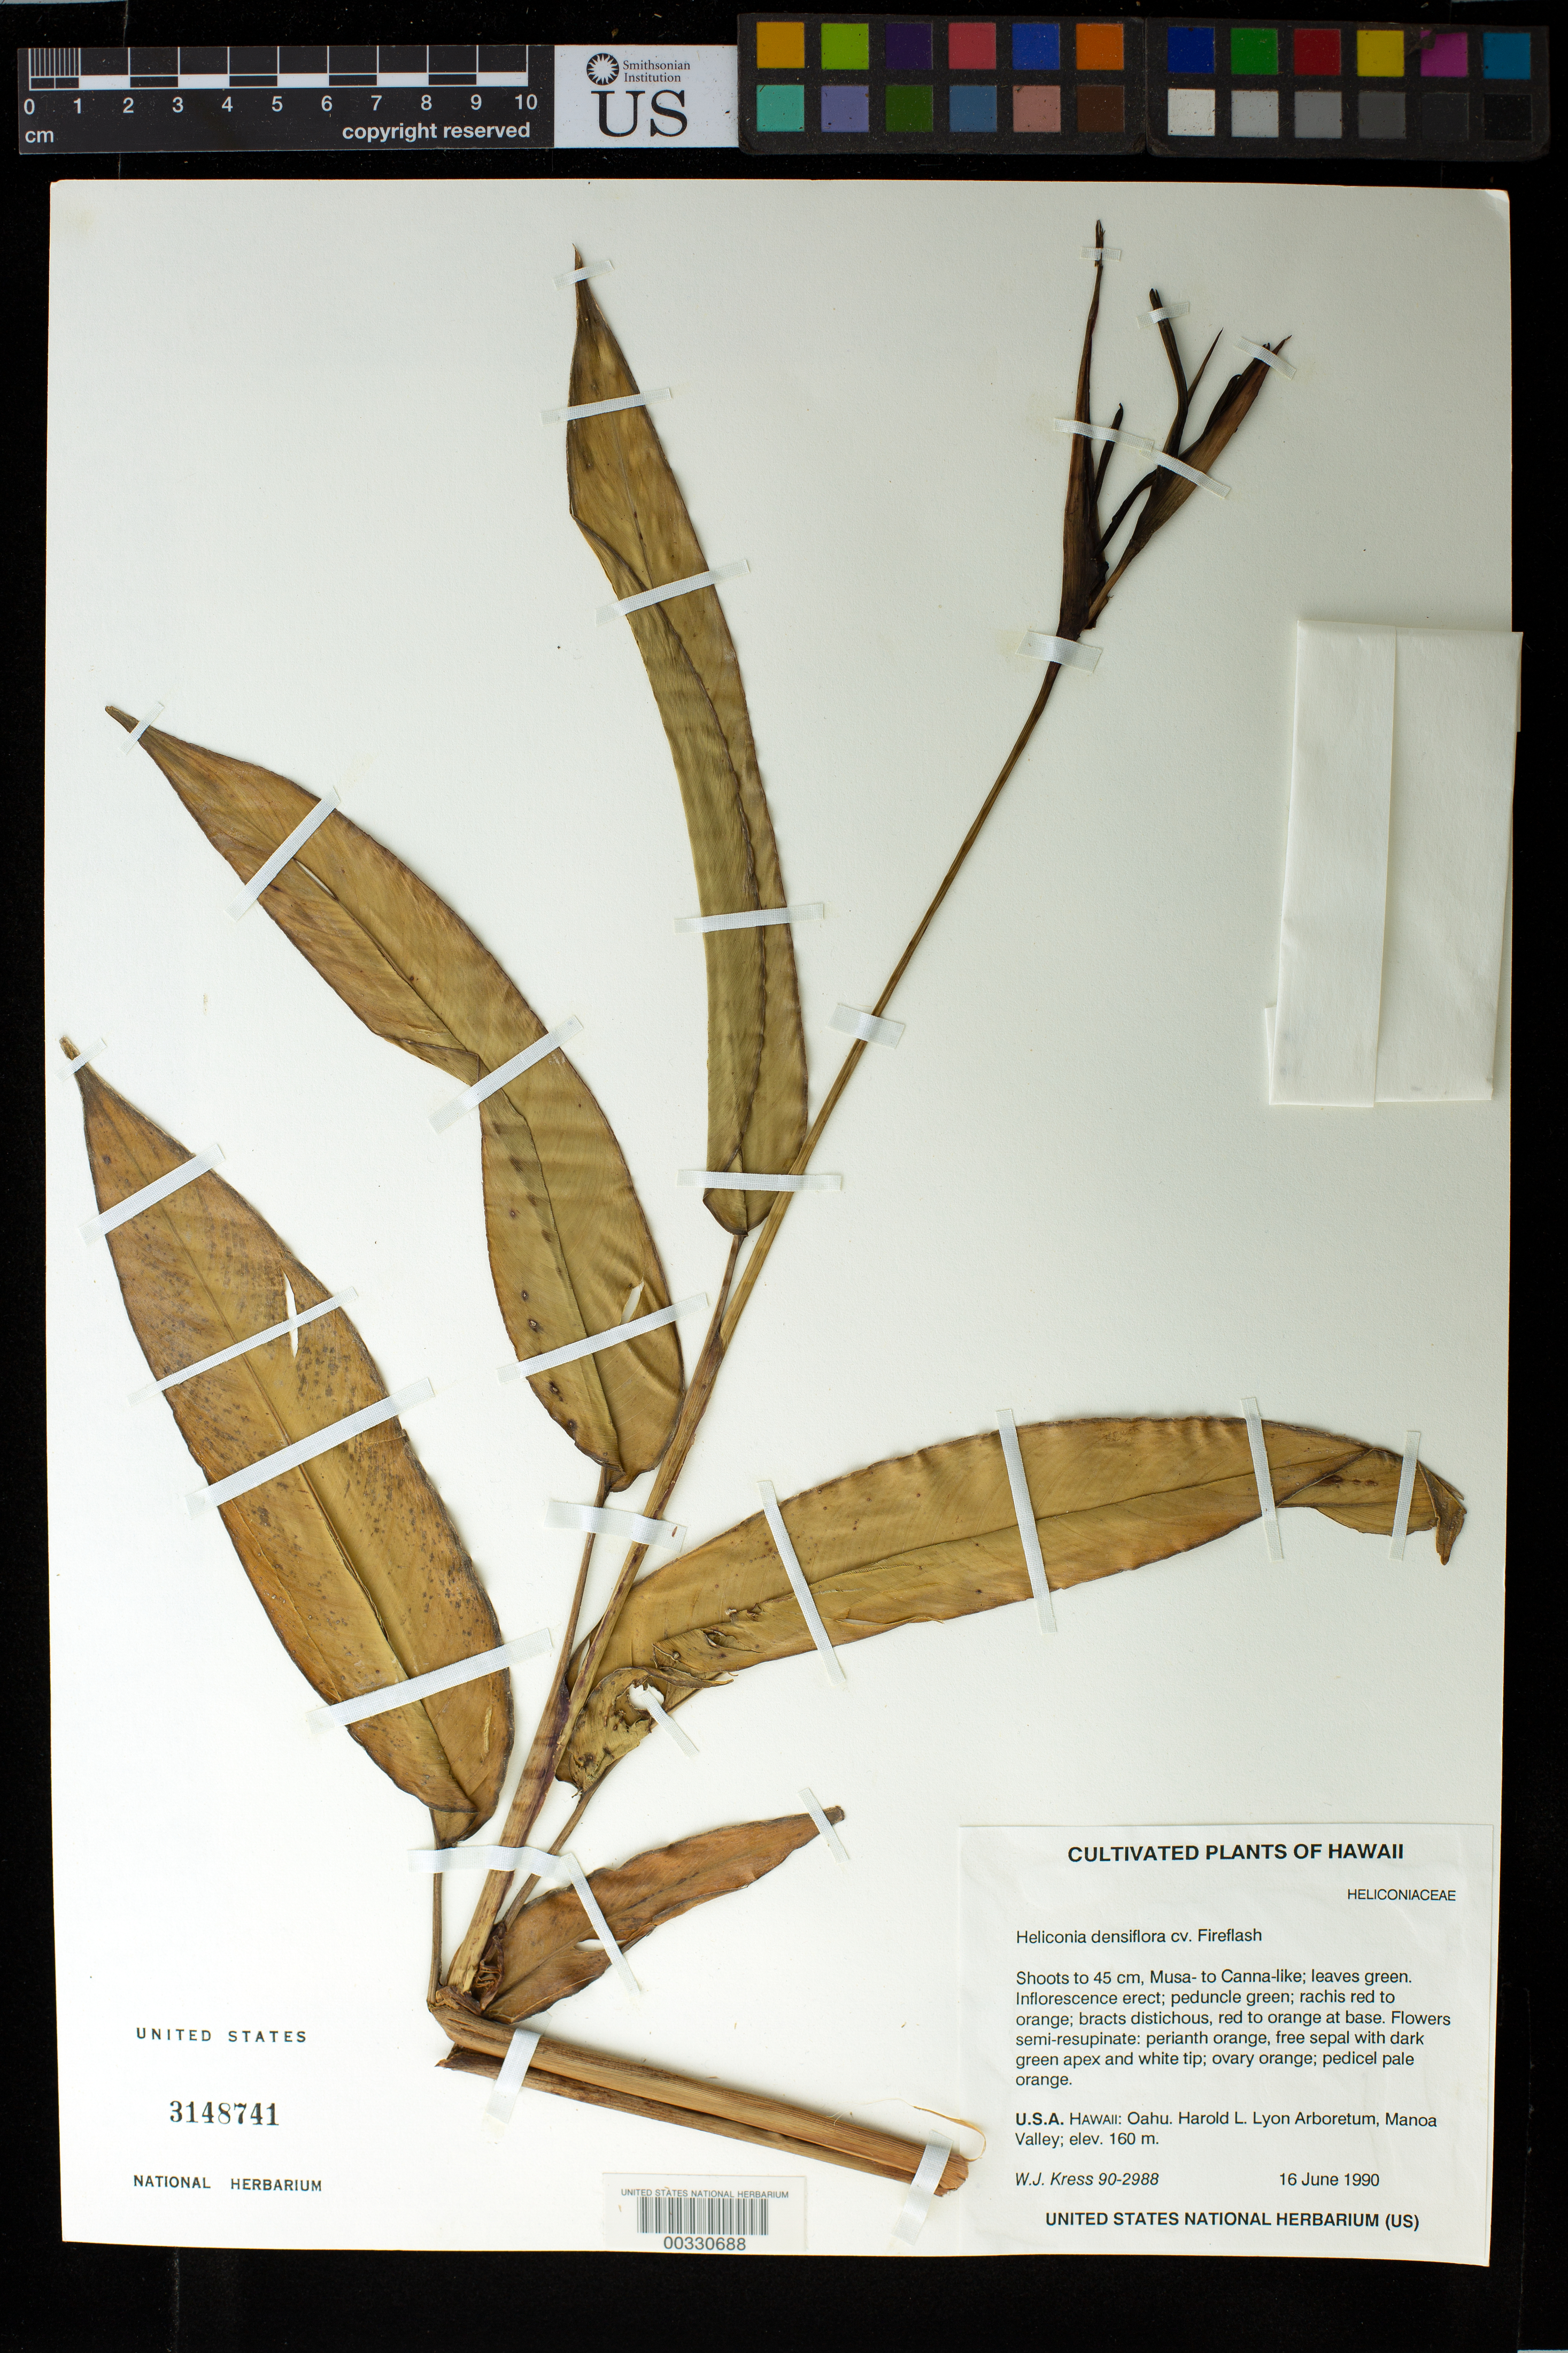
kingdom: Plantae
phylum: Tracheophyta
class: Liliopsida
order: Zingiberales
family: Heliconiaceae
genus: Heliconia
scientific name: Heliconia densiflora 'Fireflash'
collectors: W. J. Kress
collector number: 90-2988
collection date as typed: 16 Jun 1990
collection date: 1990-06-16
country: United States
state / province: Florida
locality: Southern Florida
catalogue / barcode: US 3148741